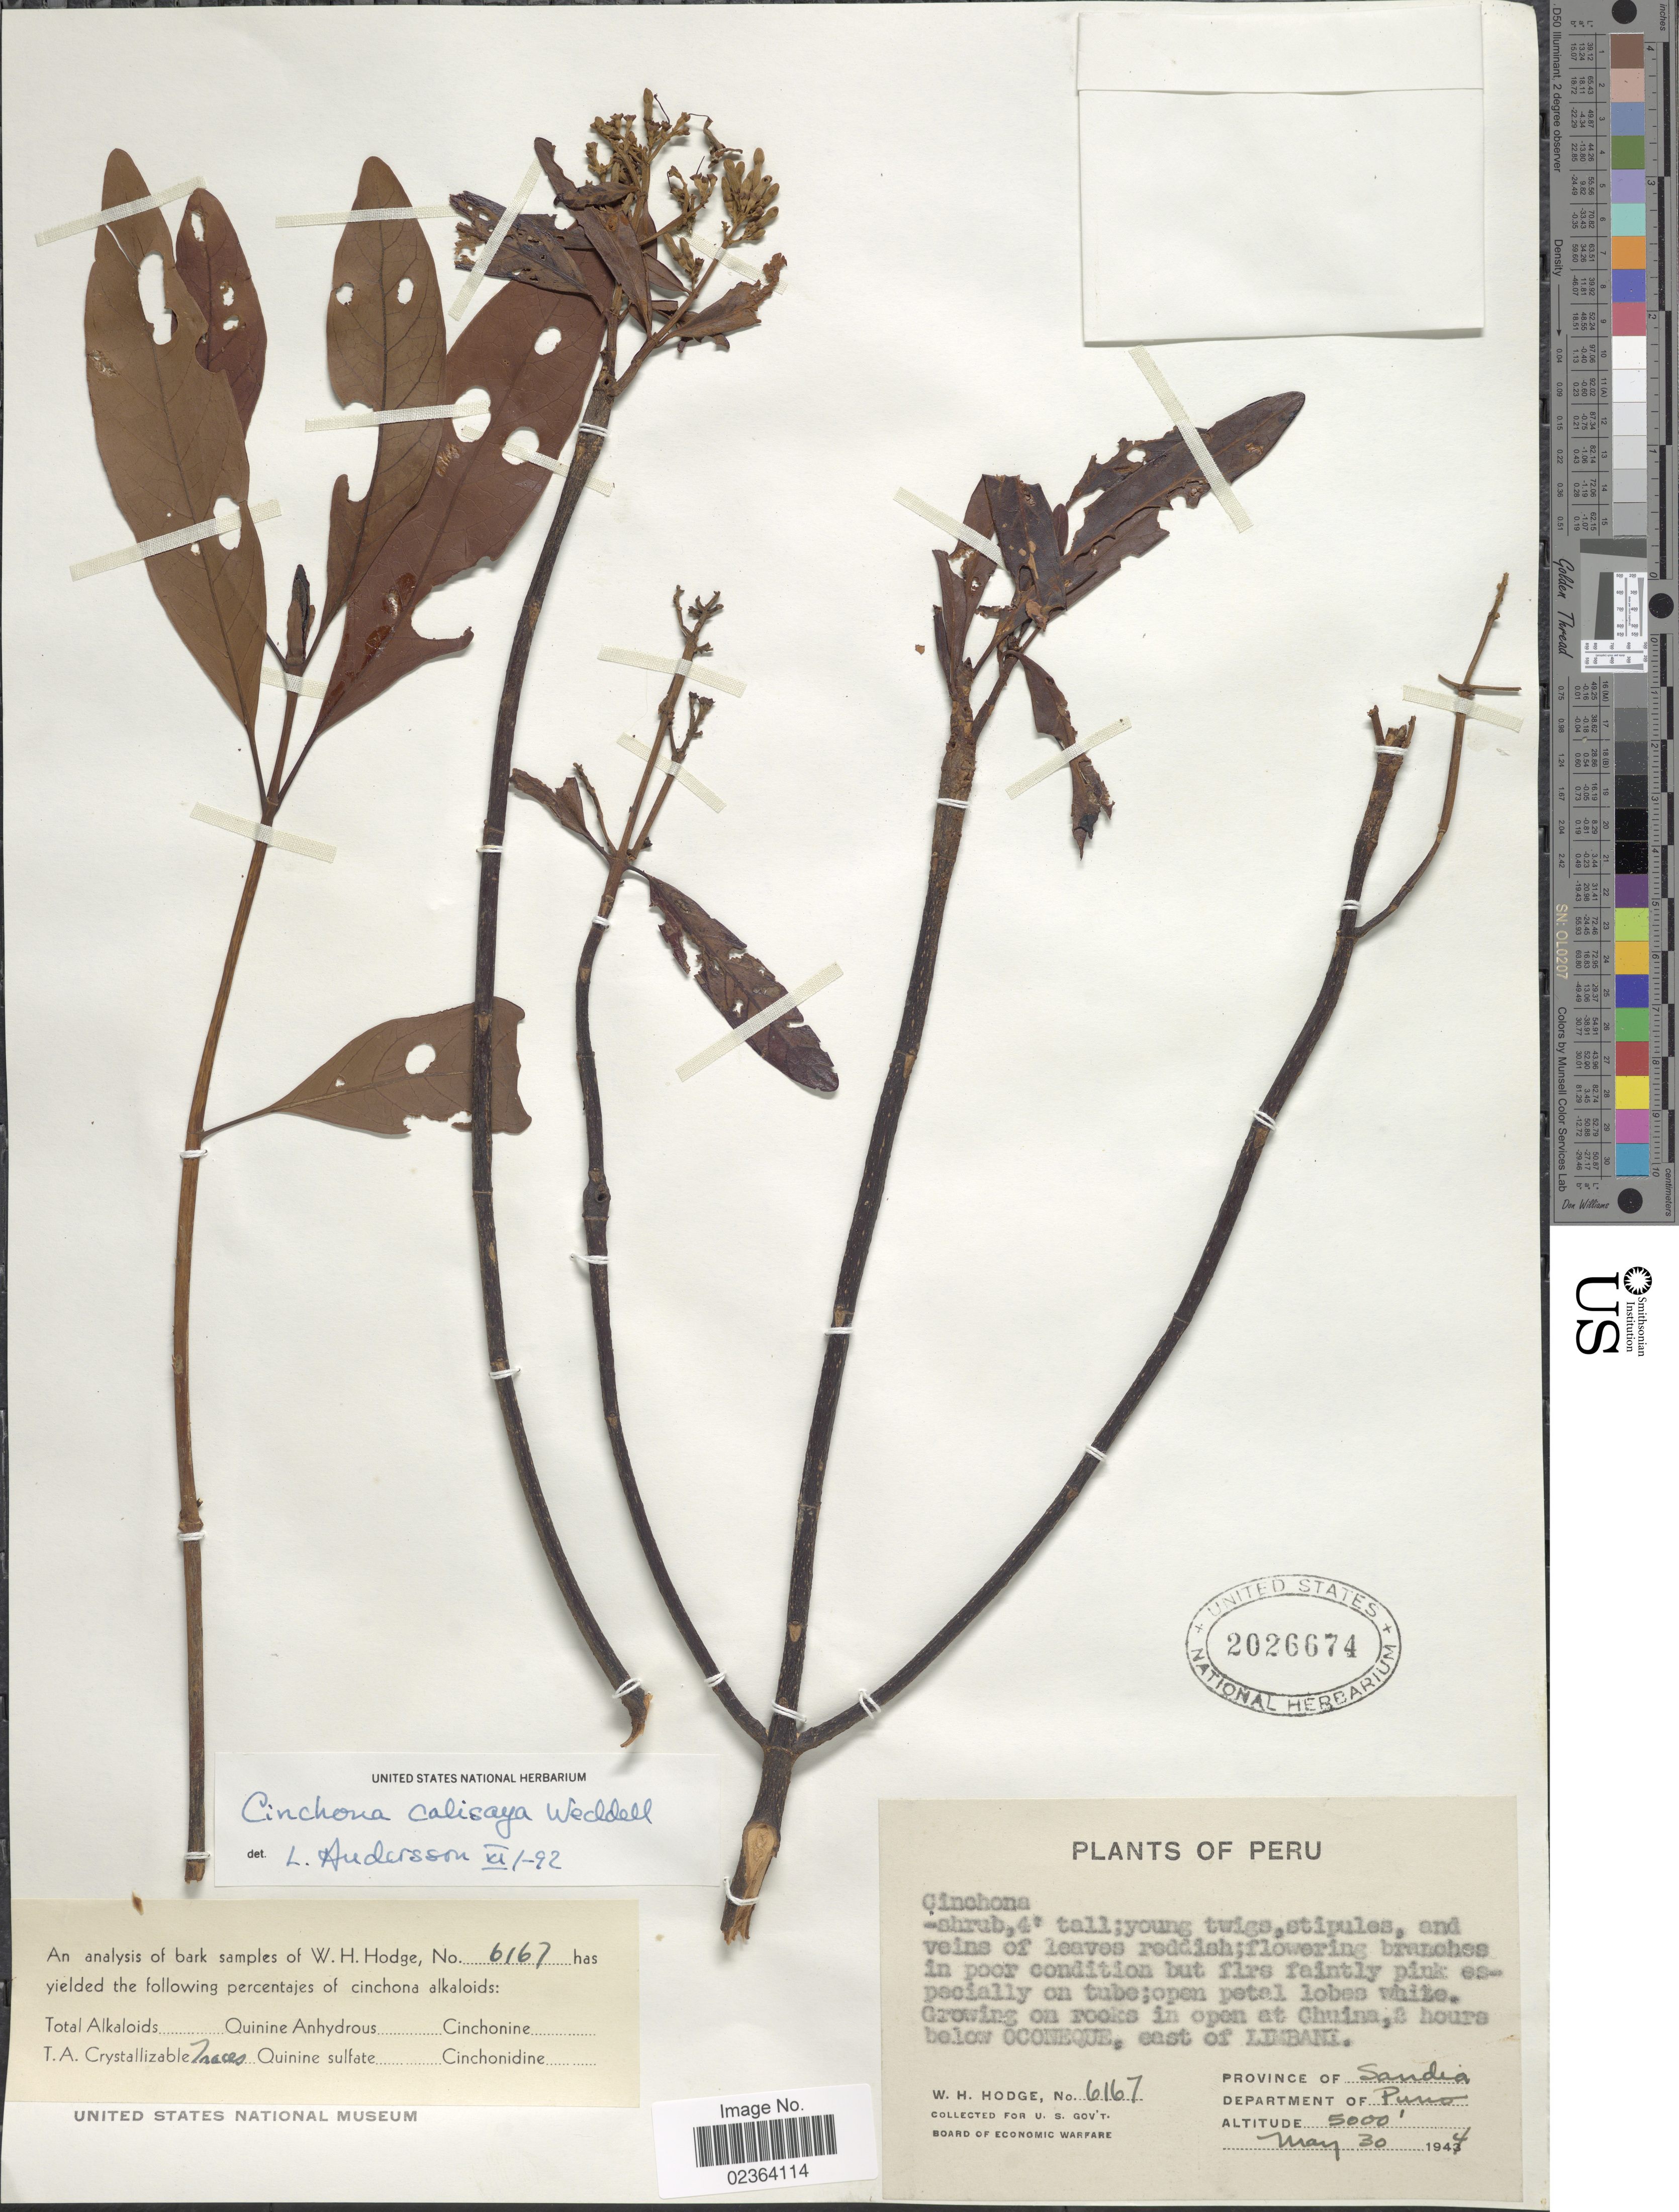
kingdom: Plantae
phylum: Tracheophyta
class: Magnoliopsida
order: Gentianales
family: Rubiaceae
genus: Cinchona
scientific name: Cinchona calisaya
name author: Wedd.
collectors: W. Hodge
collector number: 6167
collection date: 1944-05-30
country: Peru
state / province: Puno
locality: Province of Sandia, Department of Puno, at Chuina, 2 hours below Oconeque, east of Limbani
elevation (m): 1524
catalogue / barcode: US 2026674